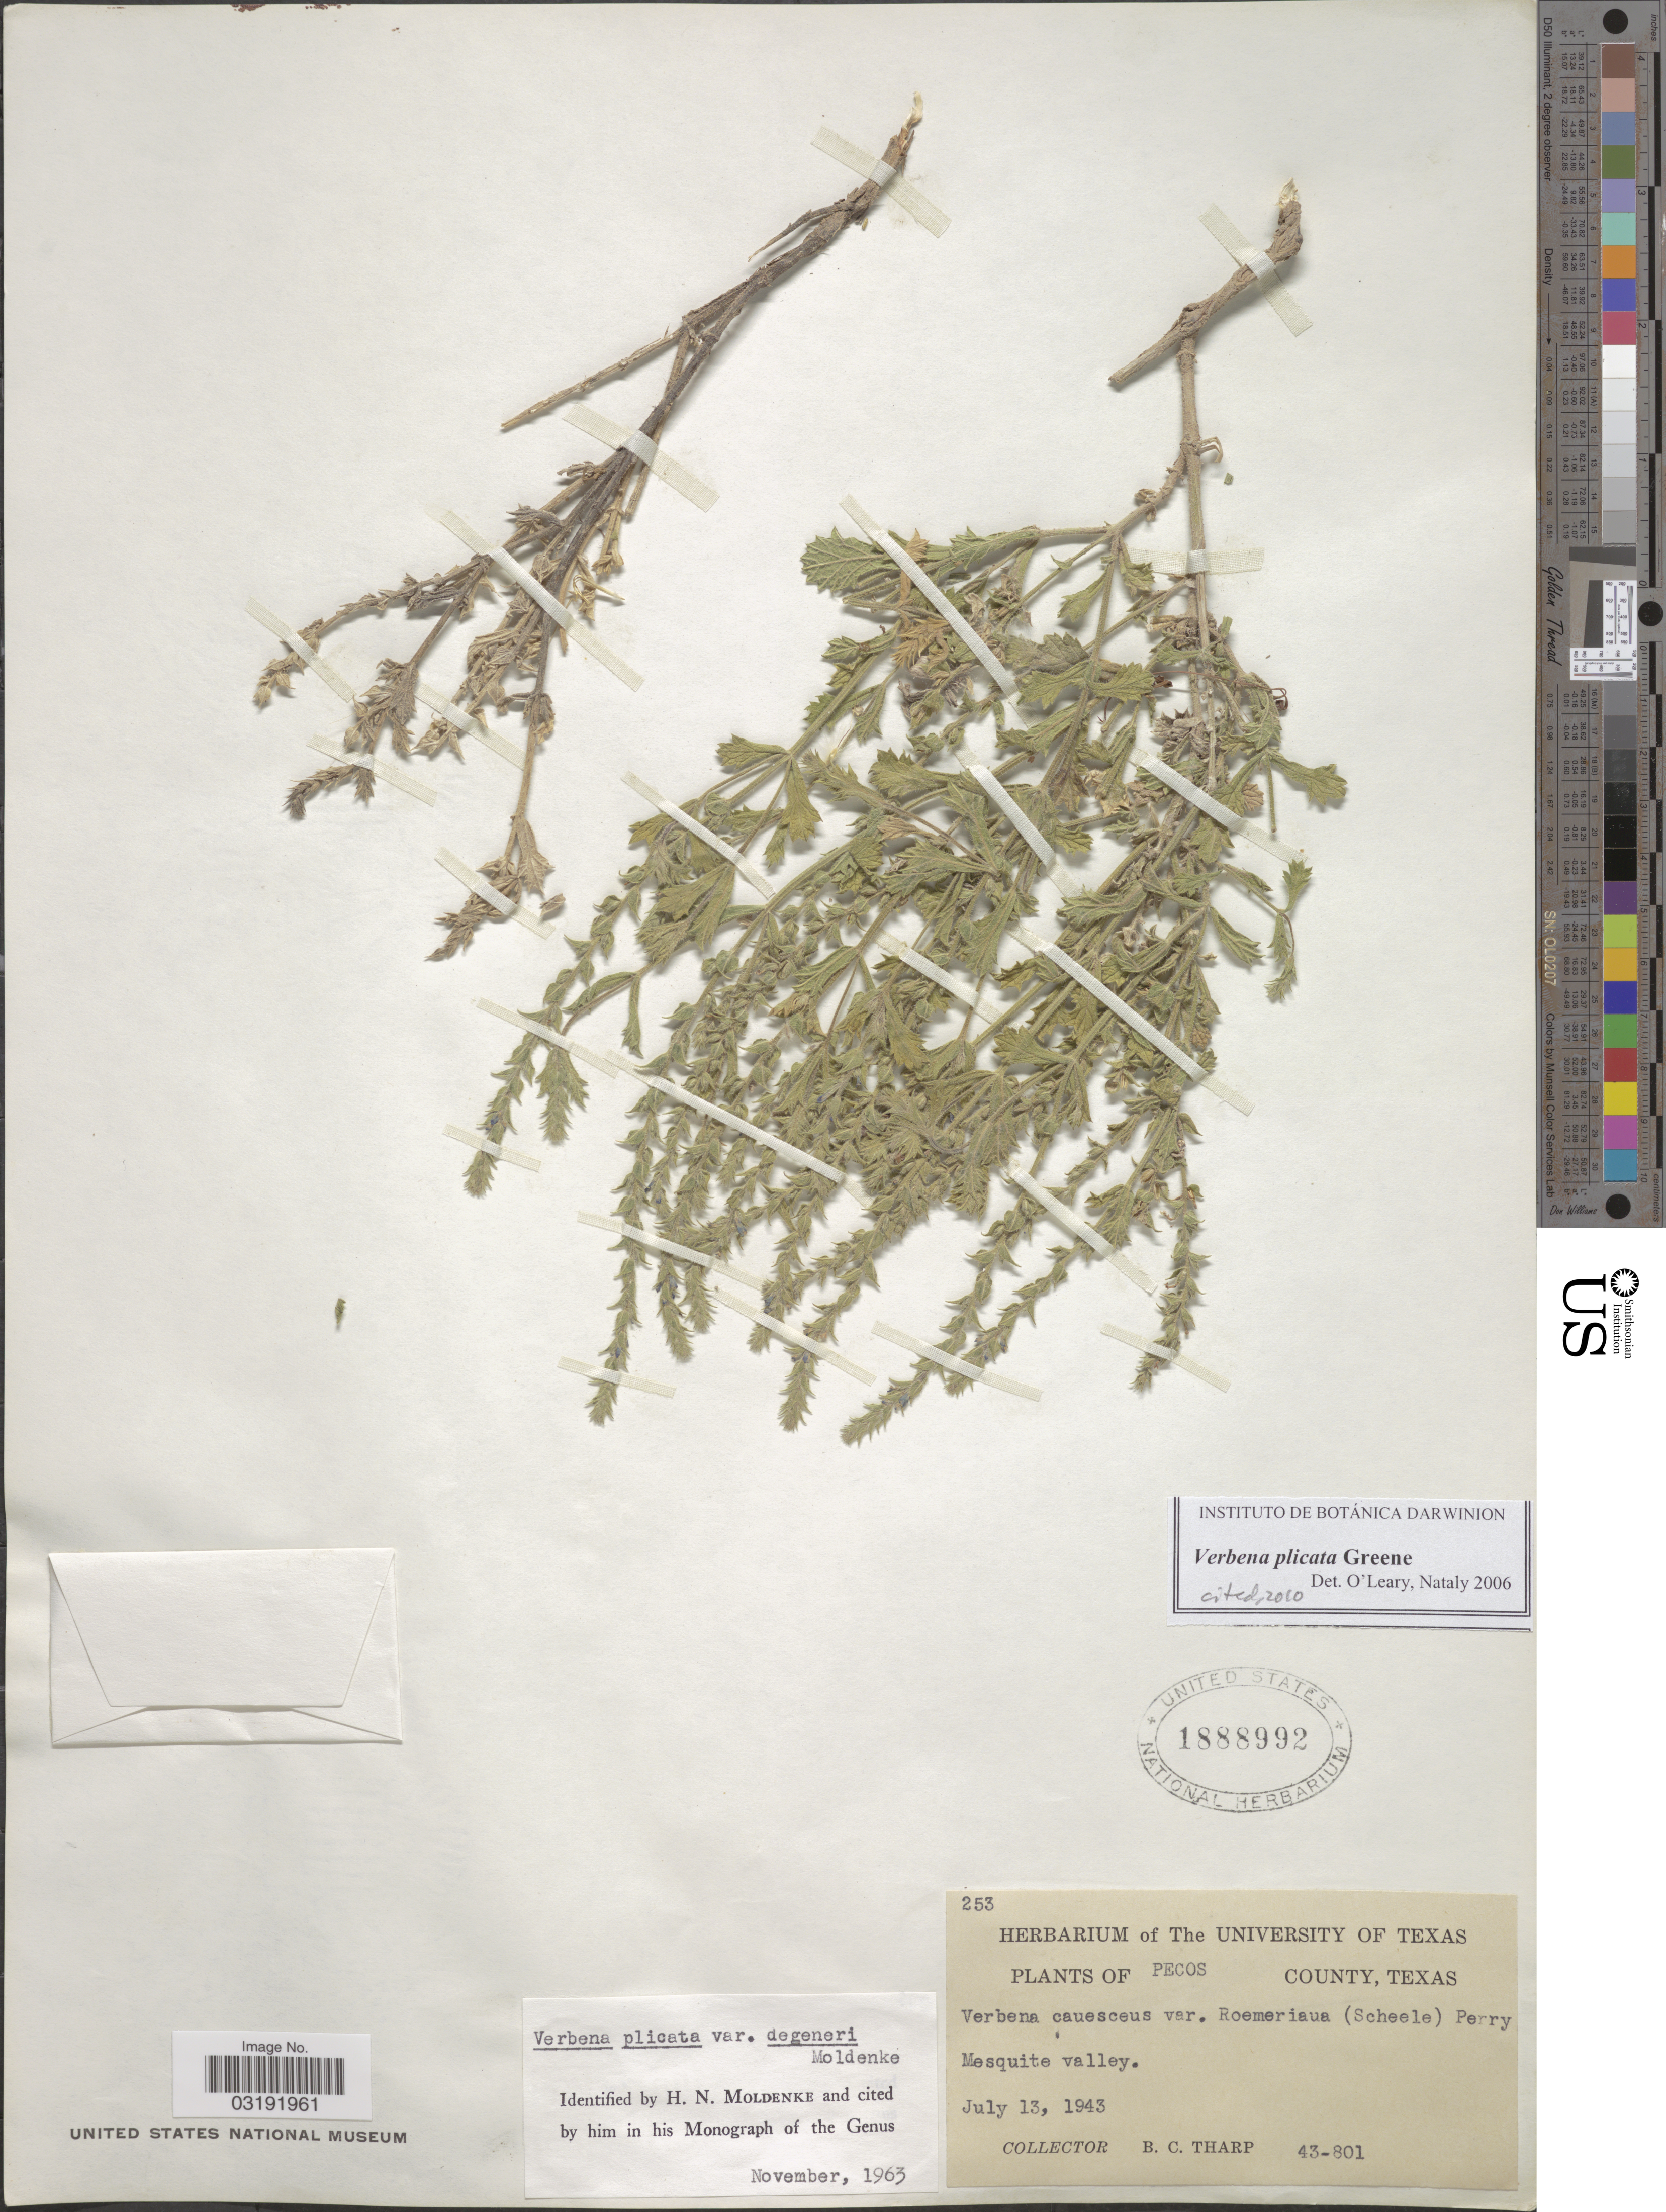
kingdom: Plantae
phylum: Tracheophyta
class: Magnoliopsida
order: Lamiales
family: Verbenaceae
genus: Verbena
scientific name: Verbena plicata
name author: Greene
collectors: B. C. Tharp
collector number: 43-801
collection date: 1943-07-13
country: United States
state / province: Texas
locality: Pecos County. Mesquite valley.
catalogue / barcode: US 1888992